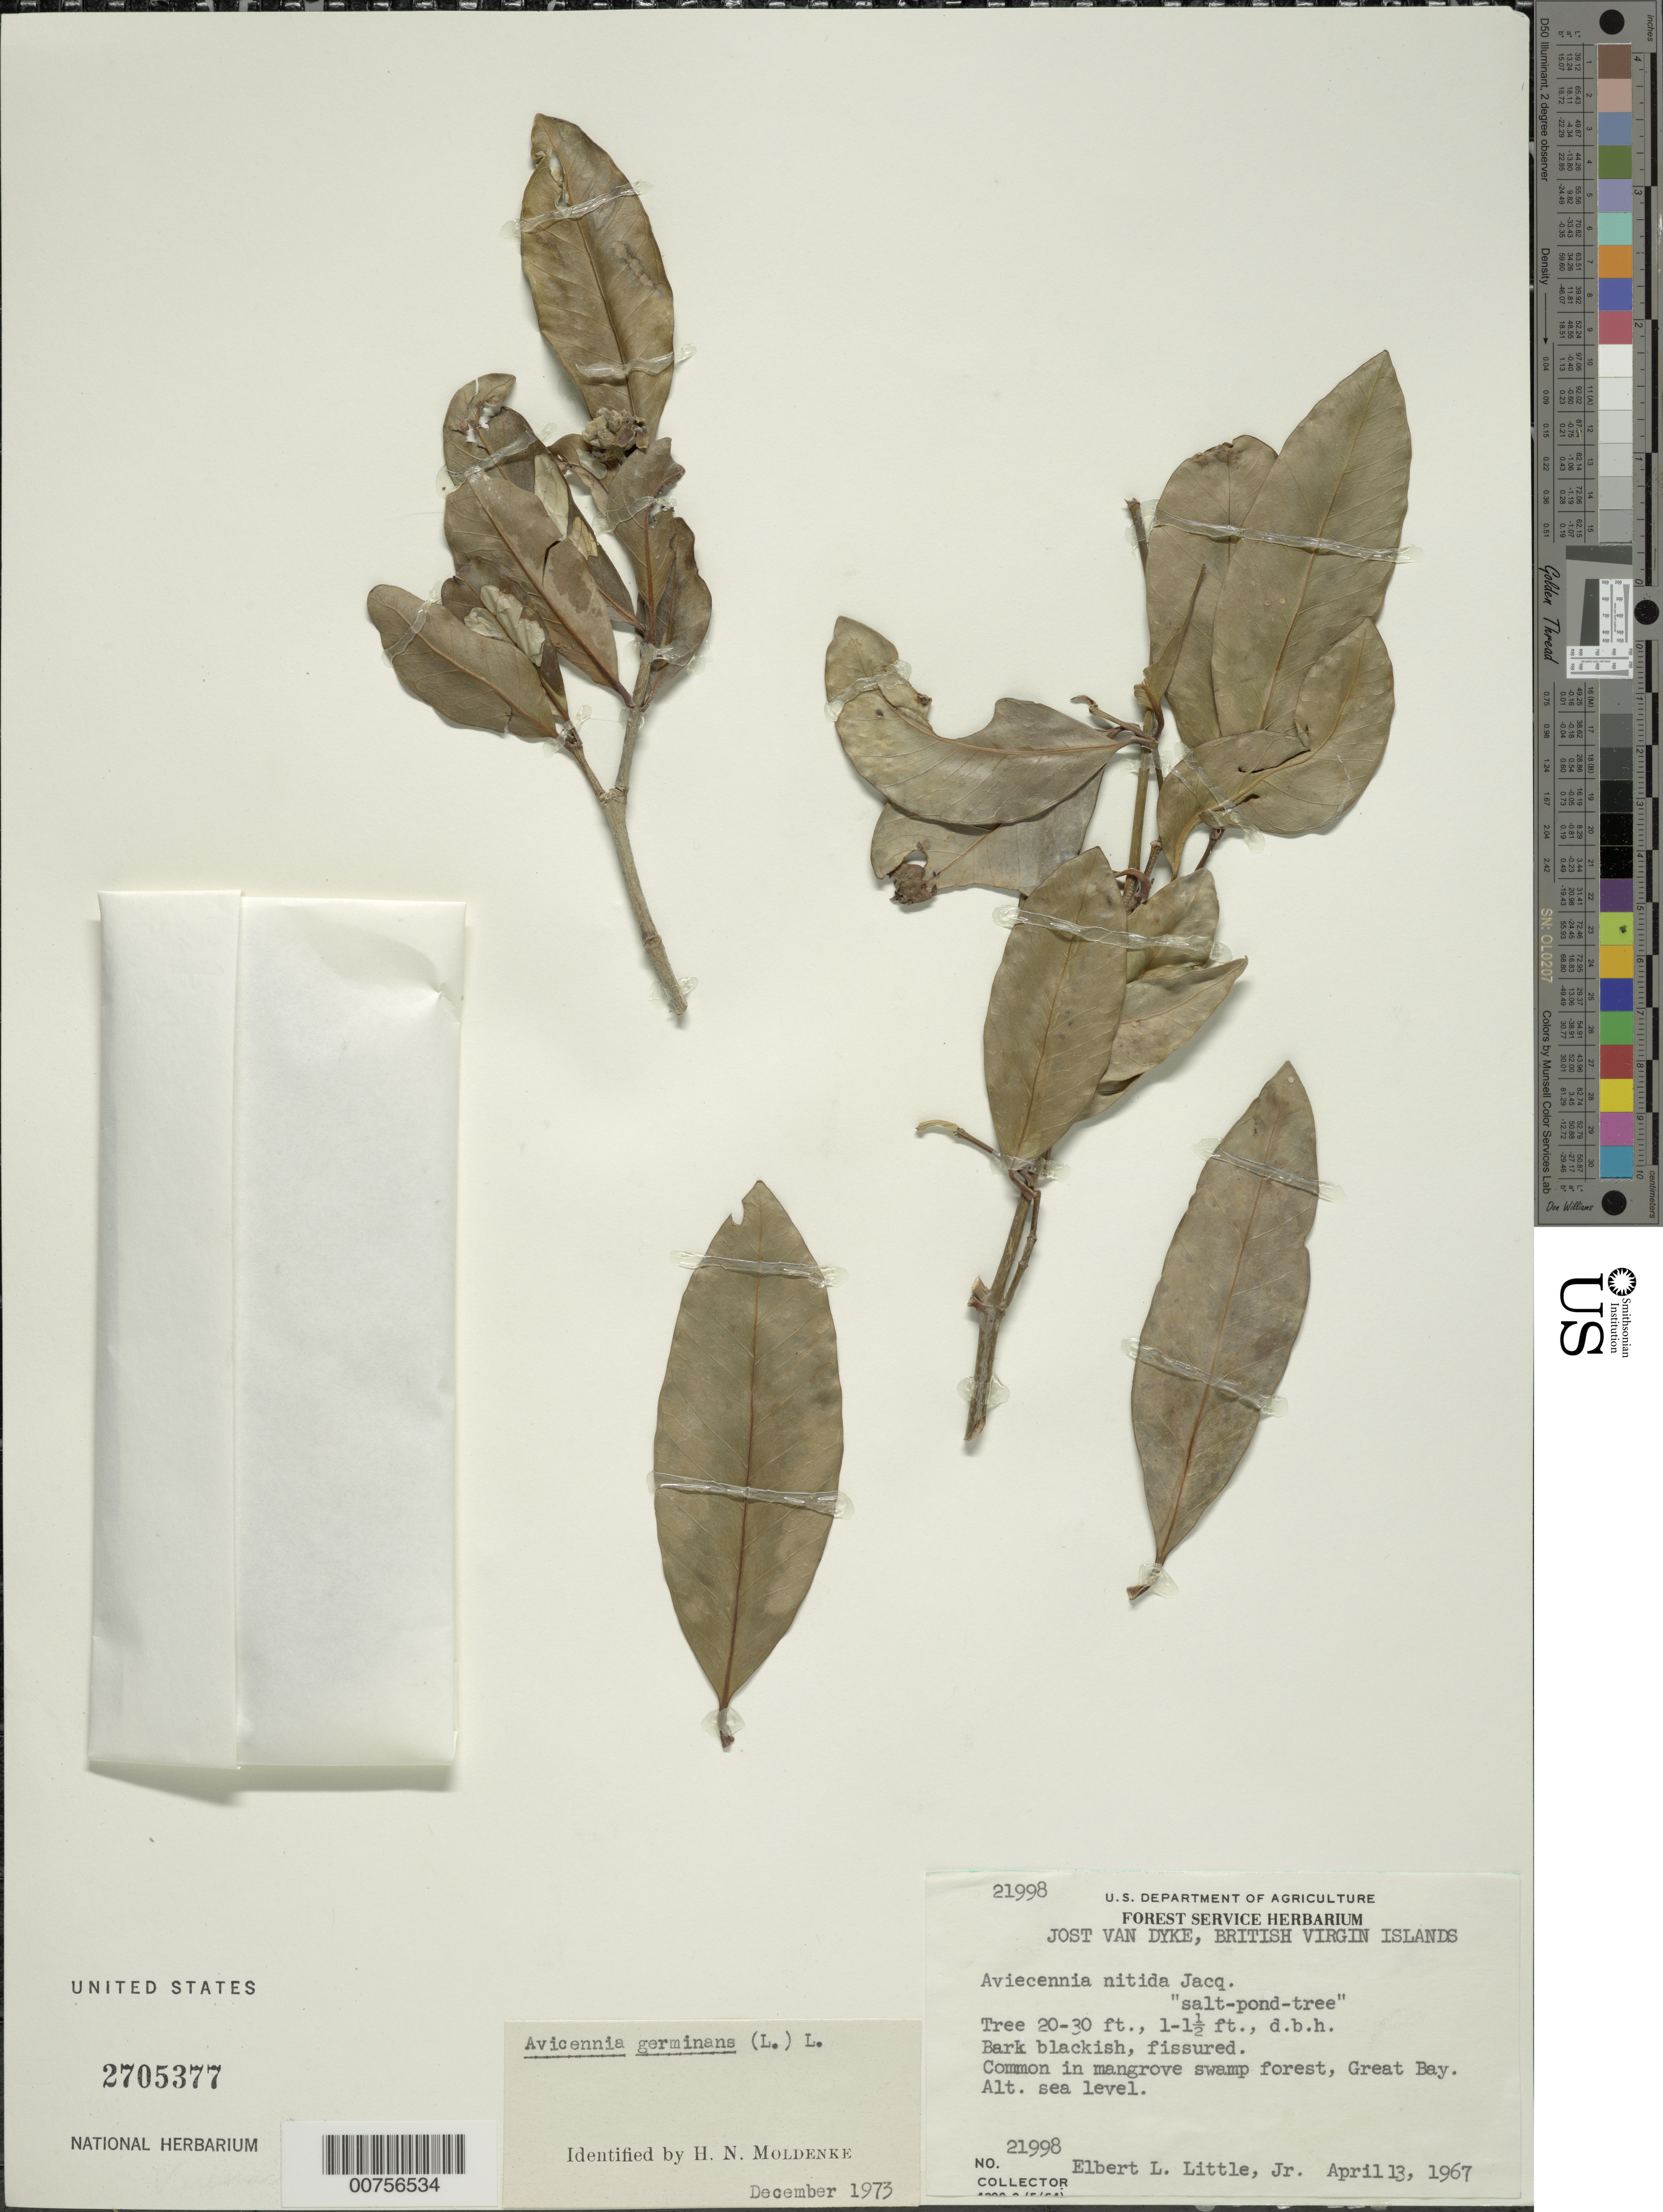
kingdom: Plantae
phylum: Tracheophyta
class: Magnoliopsida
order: Lamiales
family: Acanthaceae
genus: Avicennia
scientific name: Avicennia germinans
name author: (L.) L.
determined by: Moldenke, H. N.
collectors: E. L. Little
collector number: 21998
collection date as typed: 13 Apr 1967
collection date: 1967-04-13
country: British Virgin Islands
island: Jost Van Dyke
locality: Great Bay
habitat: Mangrove swamp forest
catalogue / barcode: US 2705377